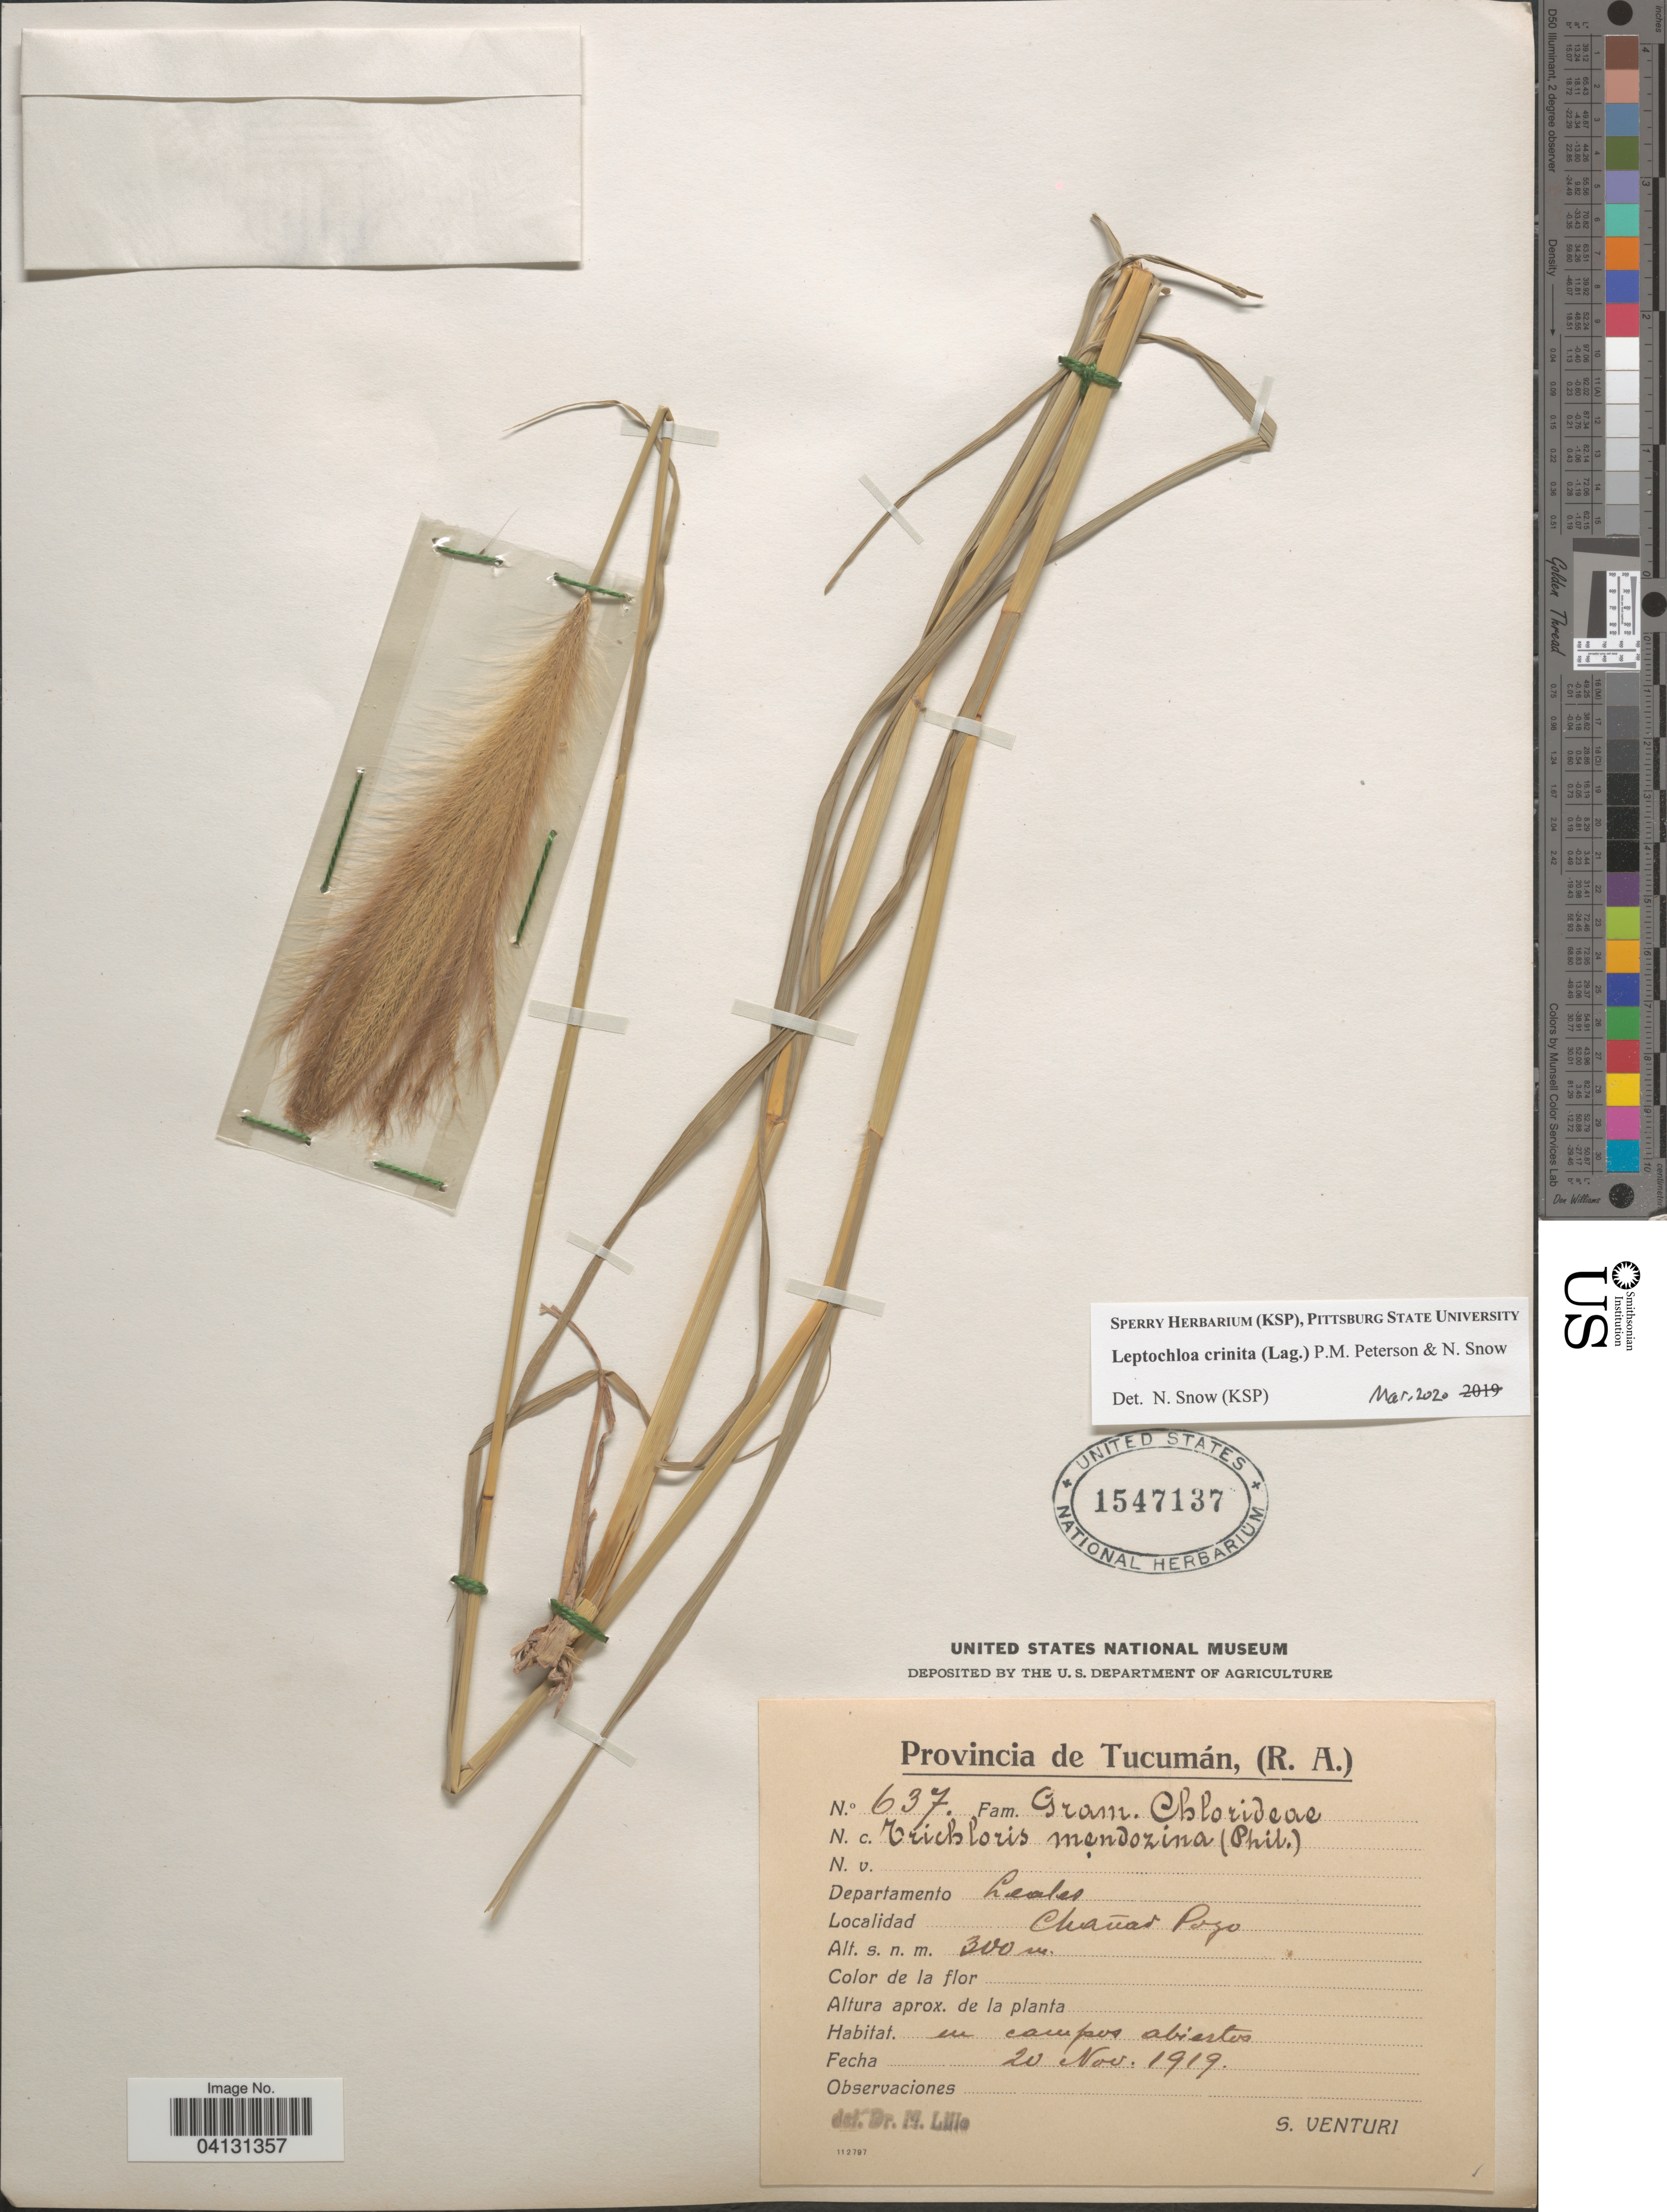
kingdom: Plantae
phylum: Tracheophyta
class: Liliopsida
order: Poales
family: Poaceae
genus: Leptochloa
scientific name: Leptochloa crinita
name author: (Lag.) P.M. Peterson & N. Snow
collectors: S. Venturi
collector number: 637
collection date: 1919-11-20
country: Argentina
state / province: Tucuman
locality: Departamento Leales. Chañar Pozo.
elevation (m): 300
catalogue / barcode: US 1547137